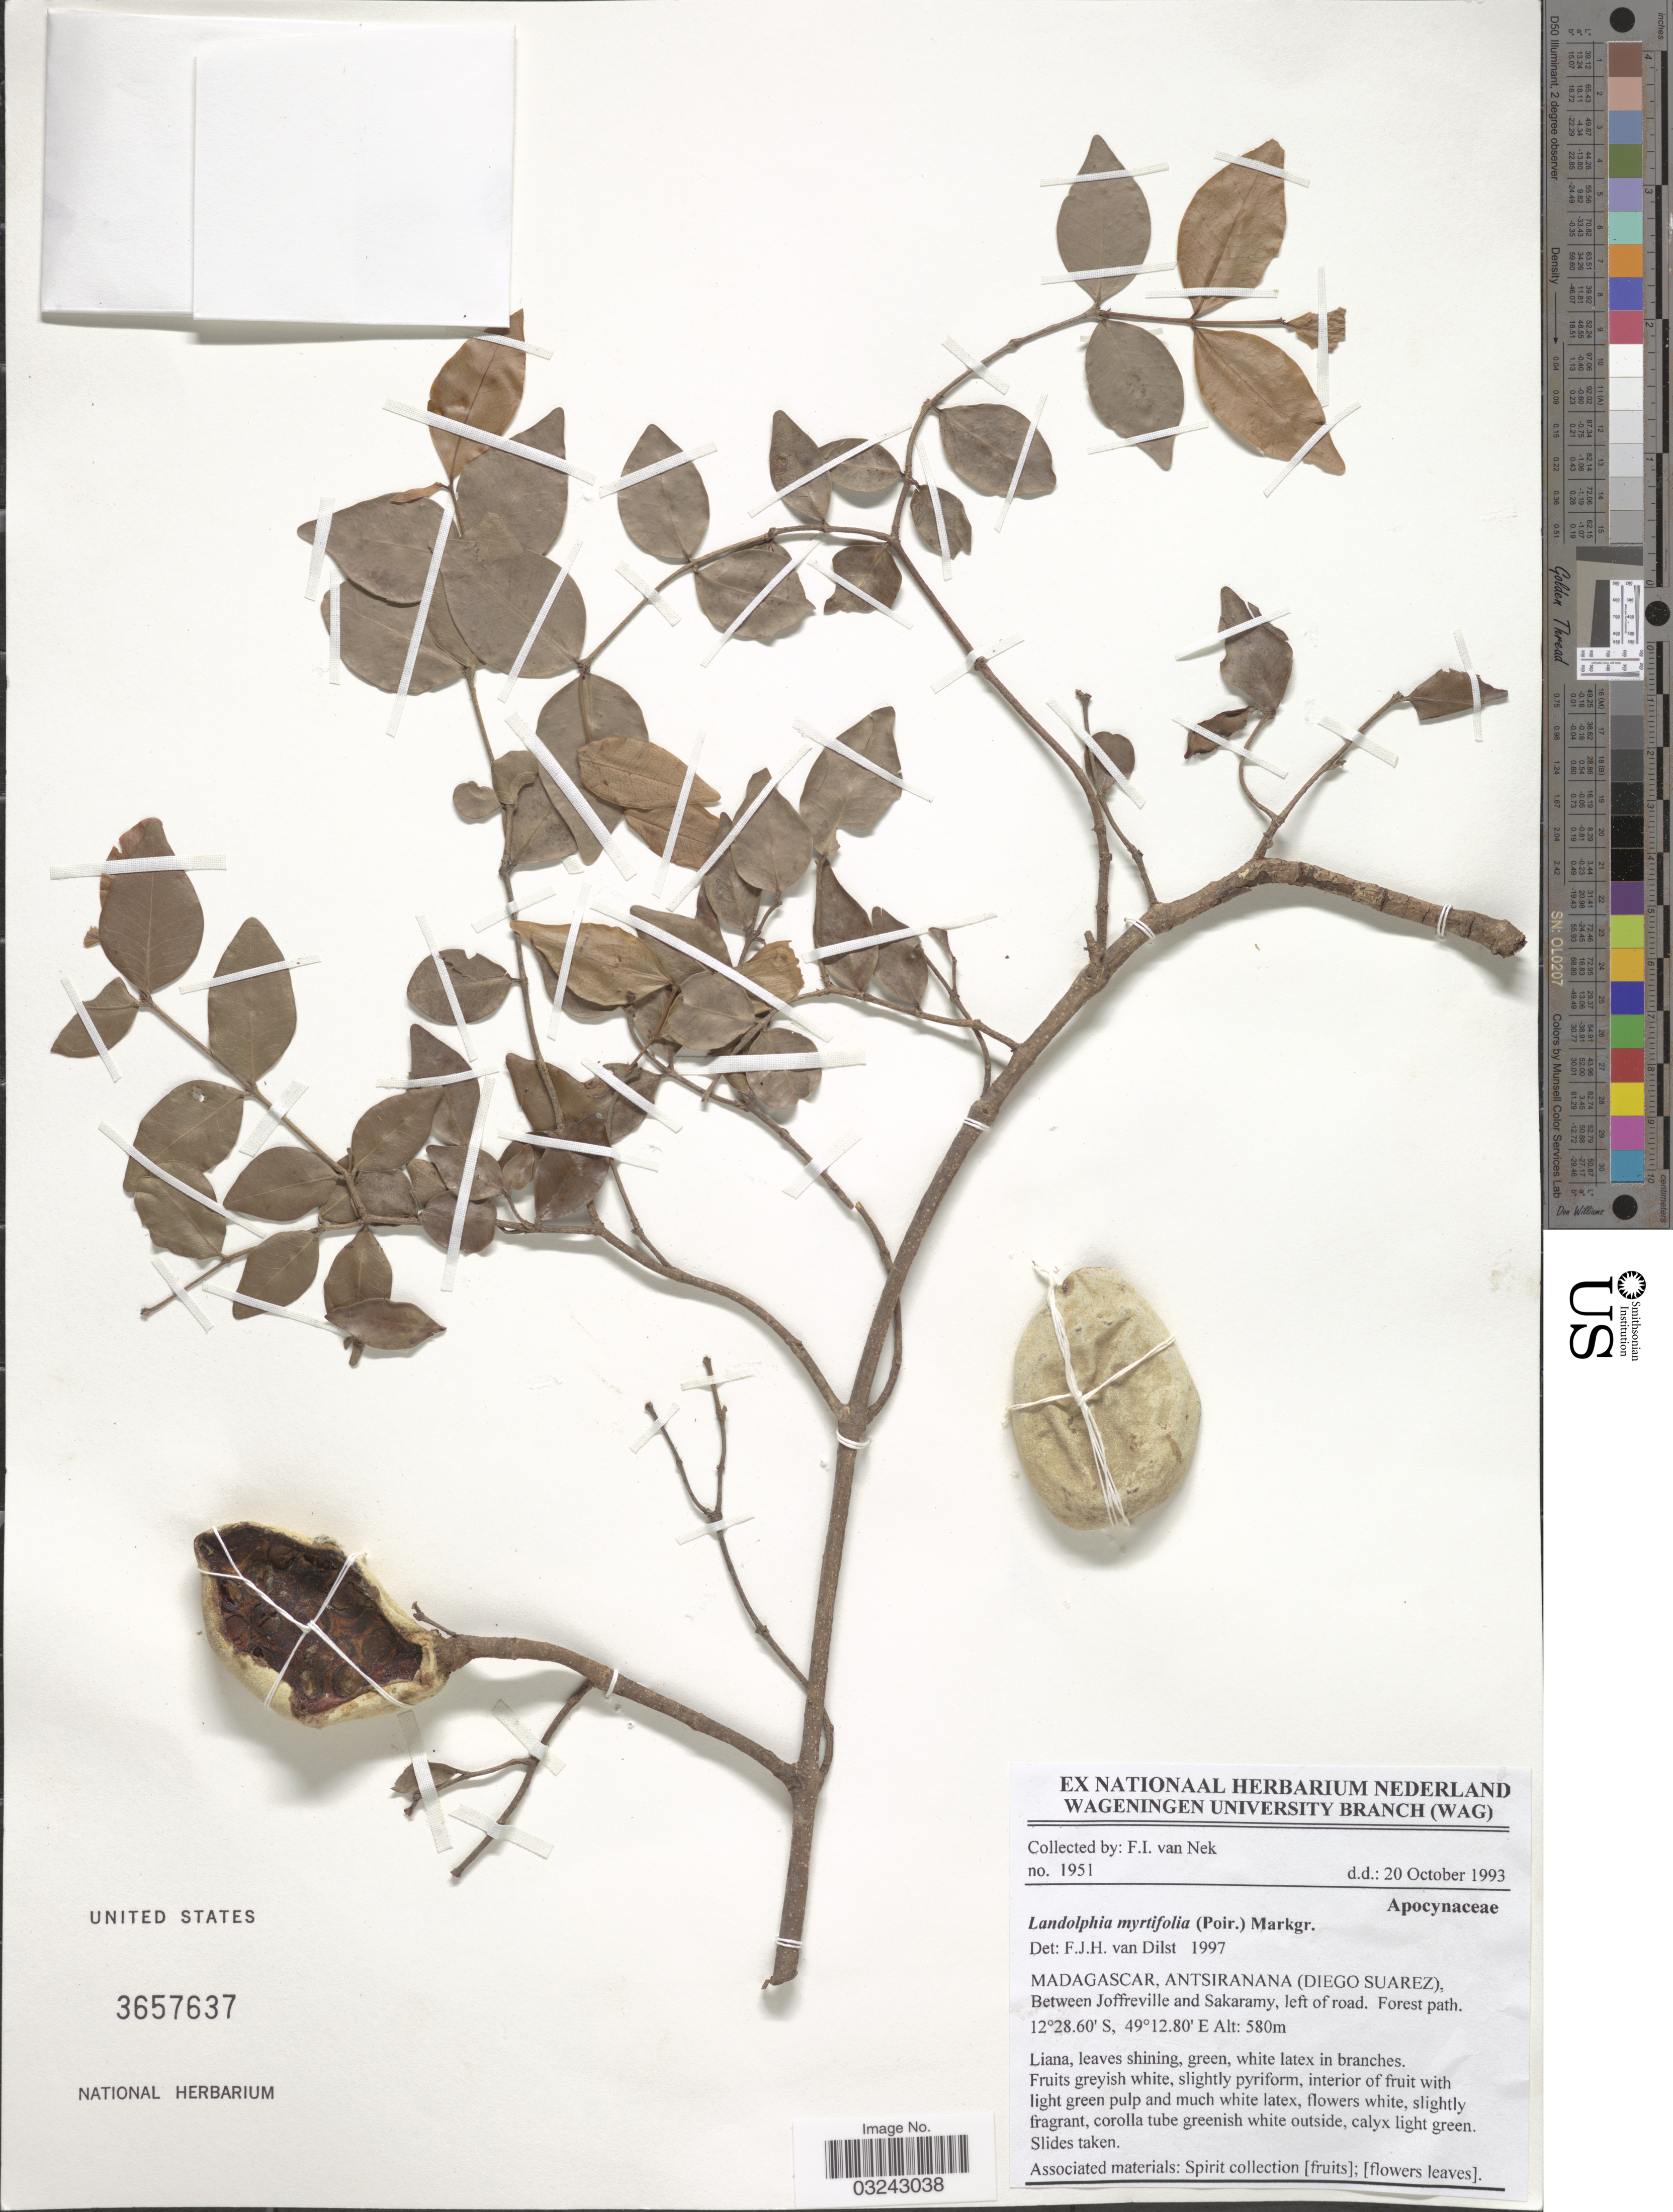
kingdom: Plantae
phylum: Tracheophyta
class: Magnoliopsida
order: Gentianales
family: Apocynaceae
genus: Landolphia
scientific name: Landolphia myrtifolia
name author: (Poir.) Markgr.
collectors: F. van Nek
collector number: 1951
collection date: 1993-10-20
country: Madagascar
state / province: Diana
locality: (Diego Suarez), Between Joffreville and Sakaramy, left of road.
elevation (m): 580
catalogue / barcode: US 3657637